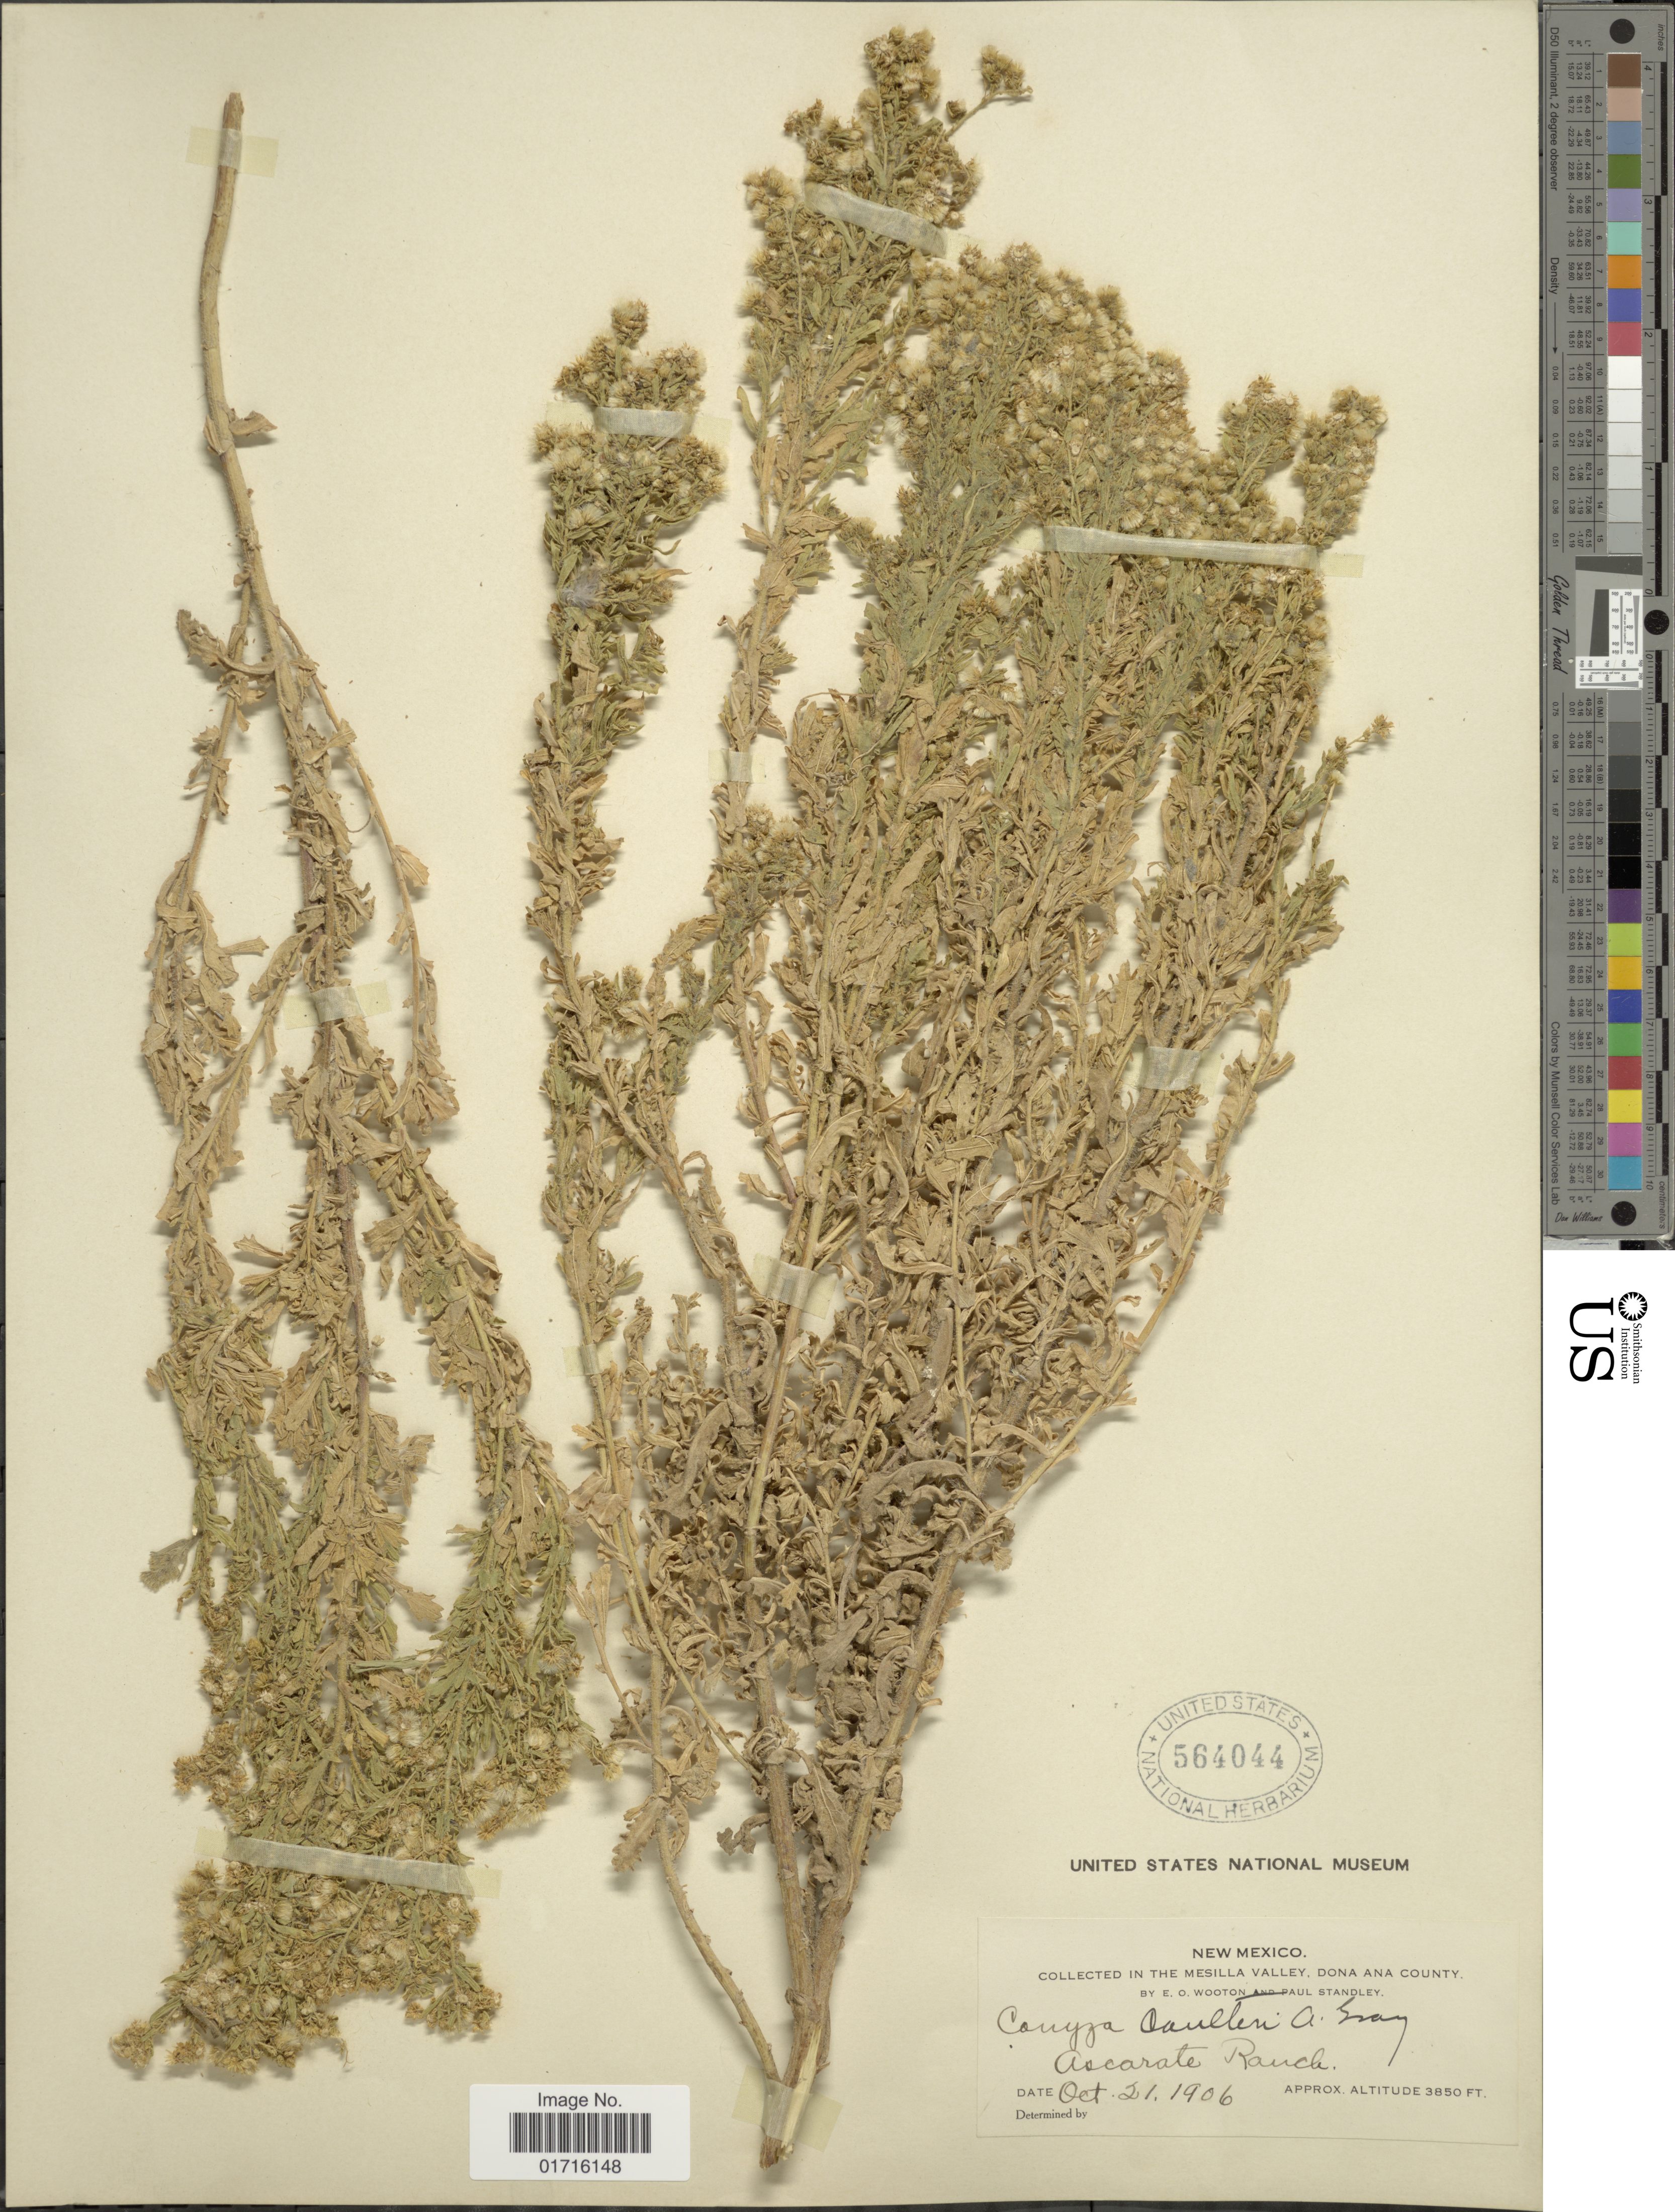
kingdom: Plantae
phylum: Tracheophyta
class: Magnoliopsida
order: Asterales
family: Asteraceae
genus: Conyza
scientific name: Conyza coulteri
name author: A. Gray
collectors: E. O. Wooton & P. C. Standley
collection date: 1906-10-21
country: United States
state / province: New Mexico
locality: Mesilla Valley, Dona Ana County, Ascarate Ranch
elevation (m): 1173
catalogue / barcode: US 564044